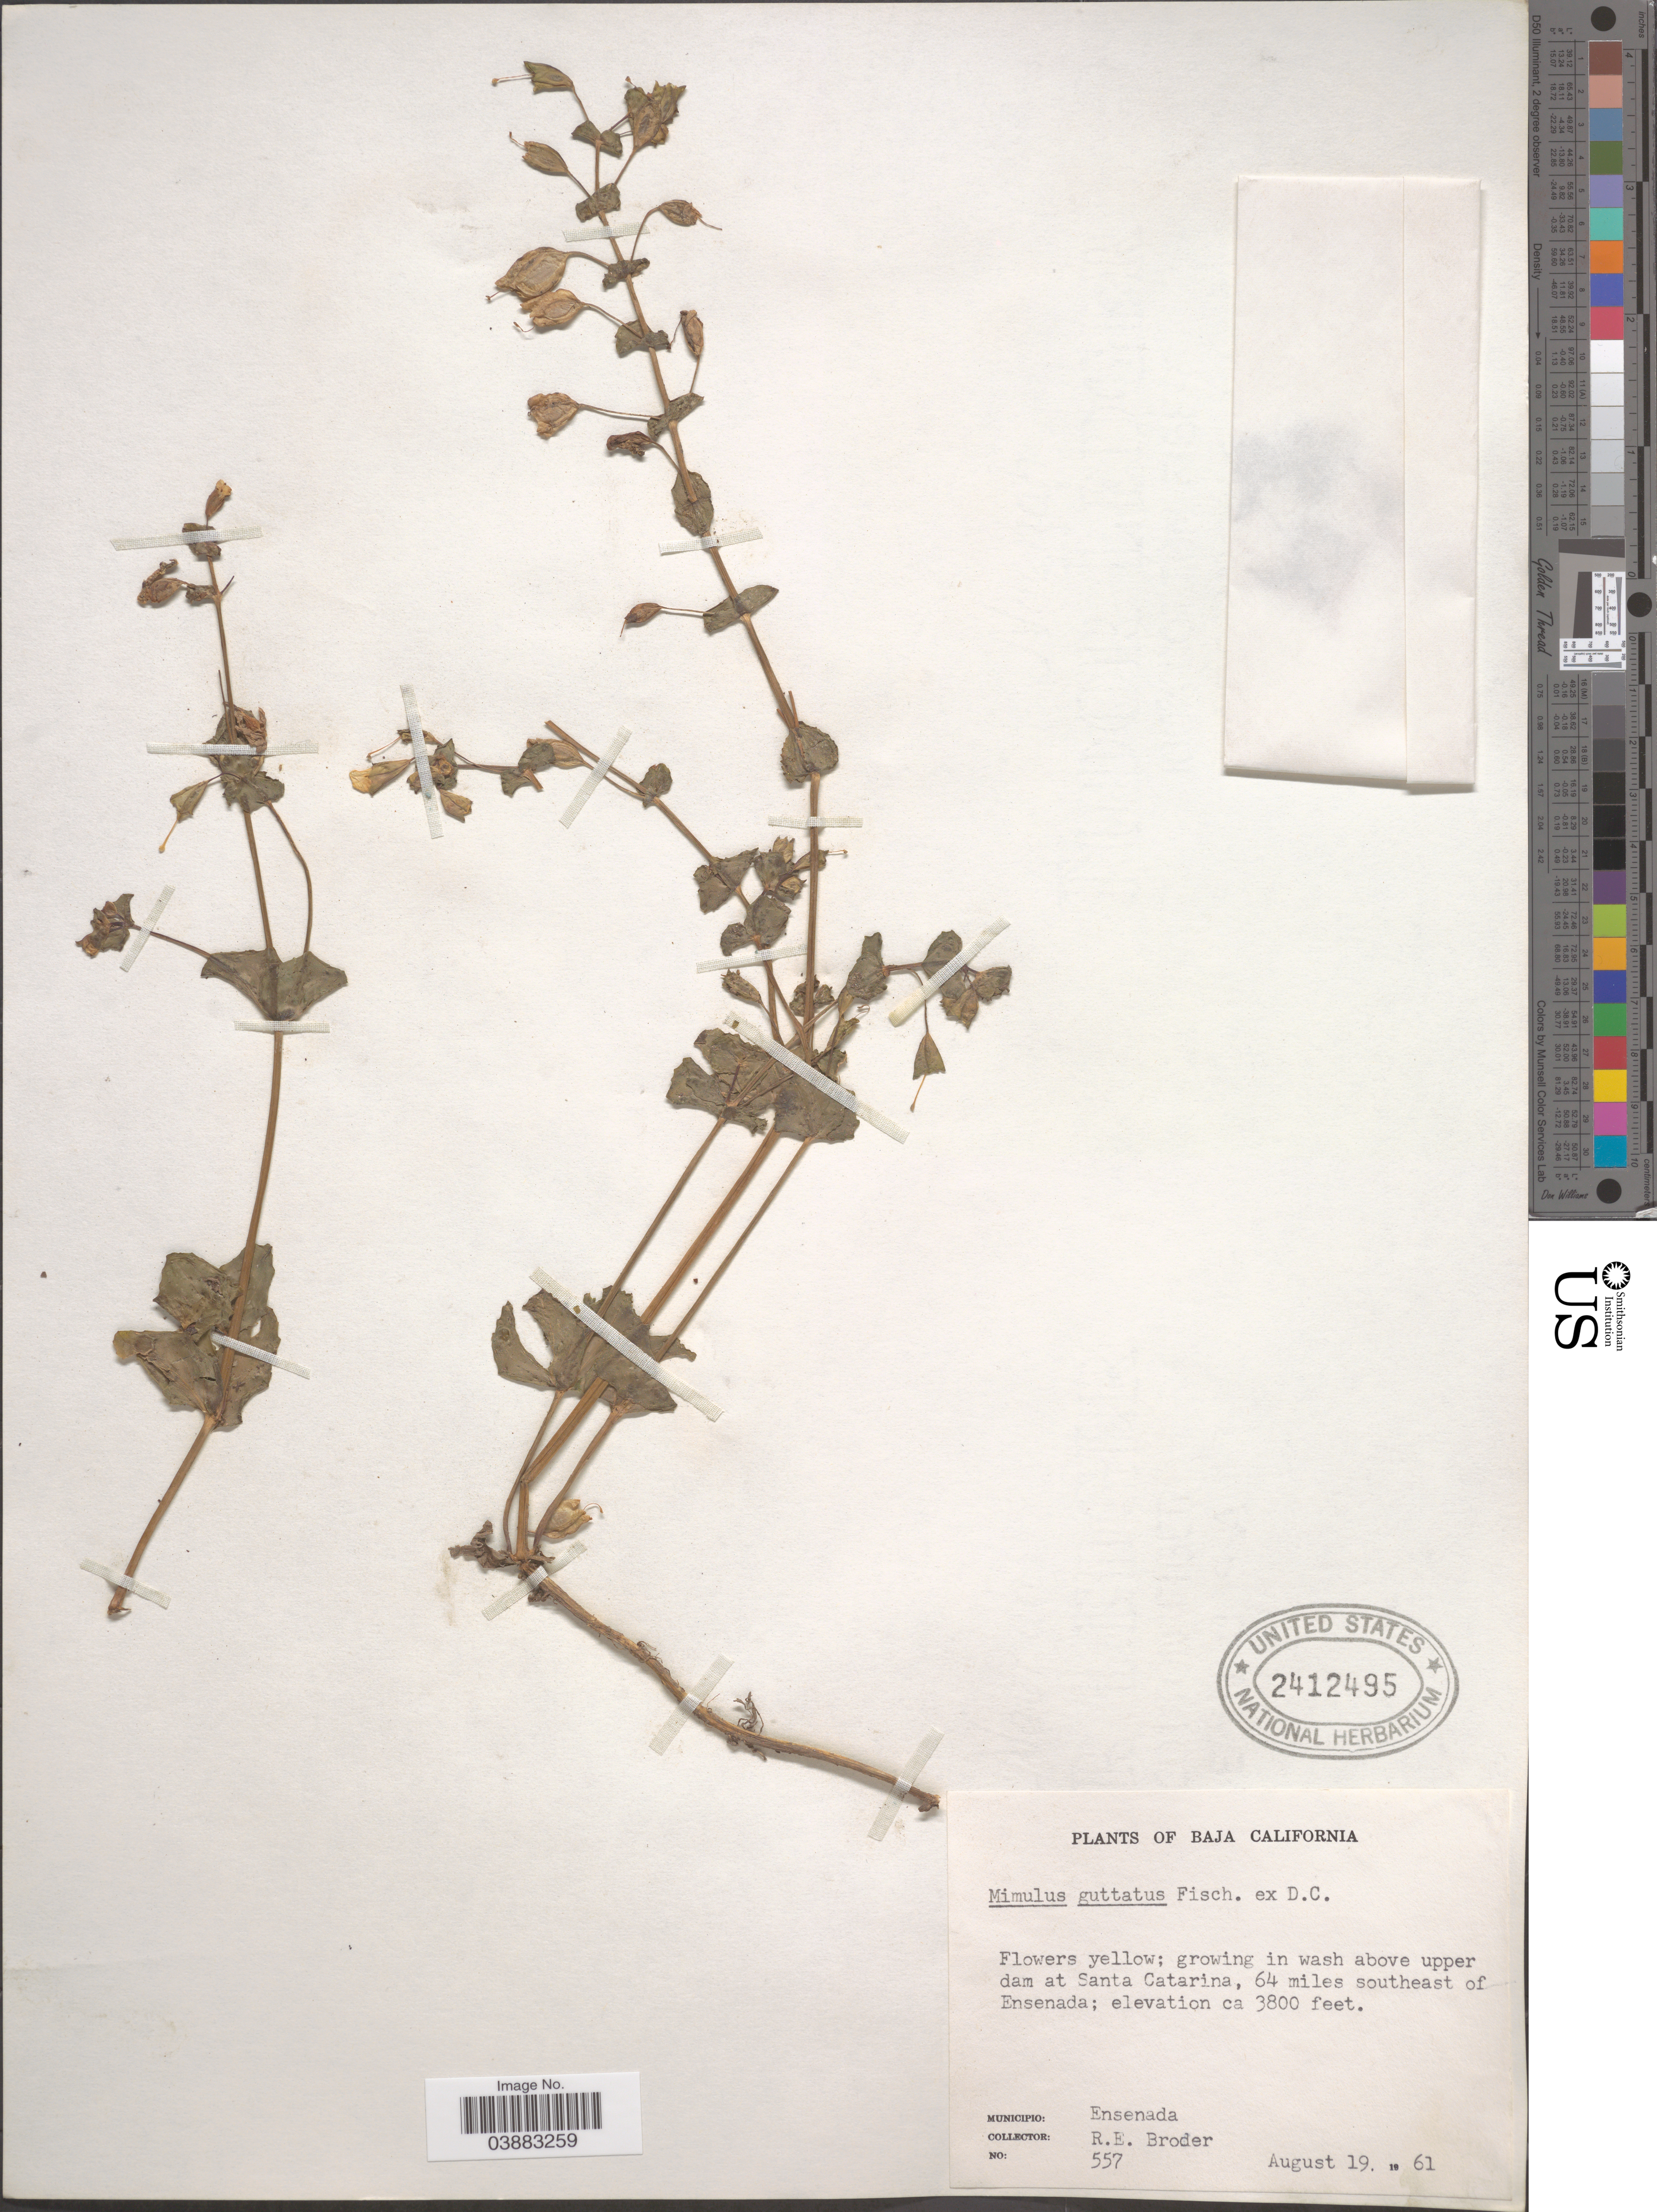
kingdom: Plantae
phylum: Tracheophyta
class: Magnoliopsida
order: Lamiales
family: Phrymaceae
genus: Mimulus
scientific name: Mimulus guttatus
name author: DC.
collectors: R. Broder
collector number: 557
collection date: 1961-08-19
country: Mexico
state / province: Baja California Norte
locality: In wash above upper dam at Santa Catarina, 64 miles southeast of Ensenada. Municipio: Ensenada.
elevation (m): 1158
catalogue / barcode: US 2412495